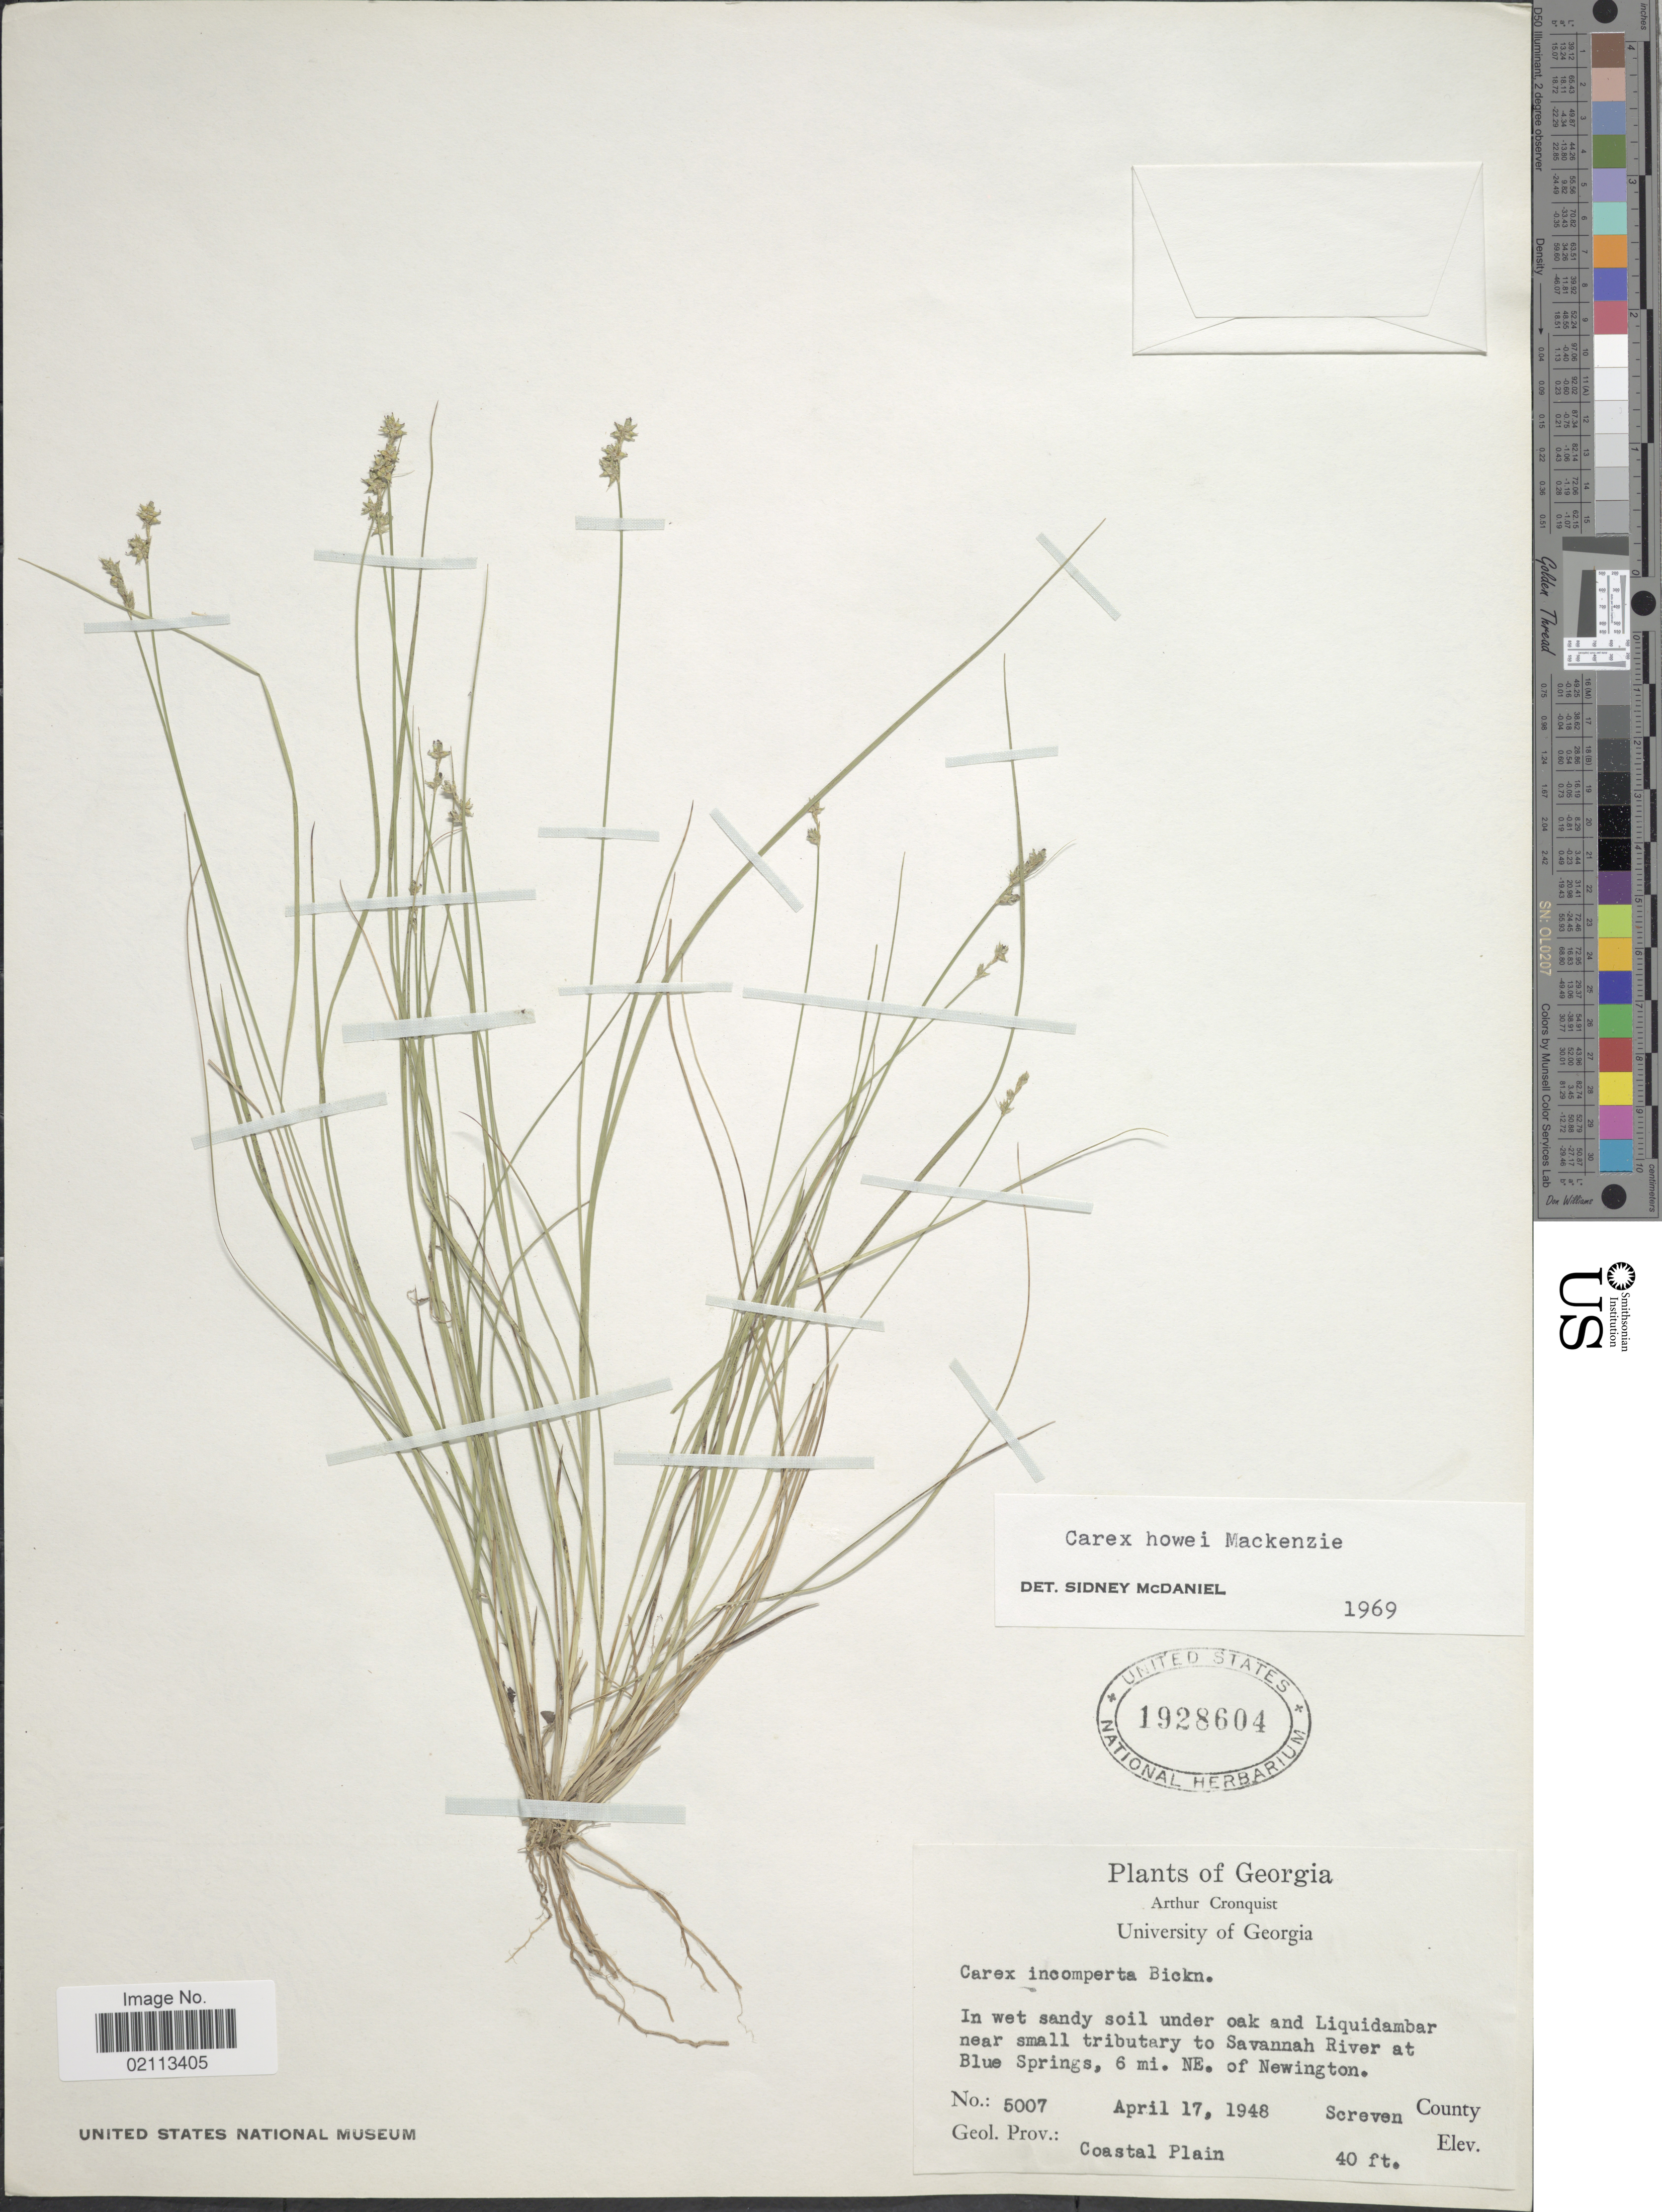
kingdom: Plantae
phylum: Tracheophyta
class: Liliopsida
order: Poales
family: Cyperaceae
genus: Carex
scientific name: Carex howei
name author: Mack.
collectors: A. J. Cronquist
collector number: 5007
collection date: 1948-04-17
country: United States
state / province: Georgia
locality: In wet sandy soil under oak and Liquidambar near small tributary to Savannah River at Blue Springs, 6 mi NE of Newington, Screven County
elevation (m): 12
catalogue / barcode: US 1928604